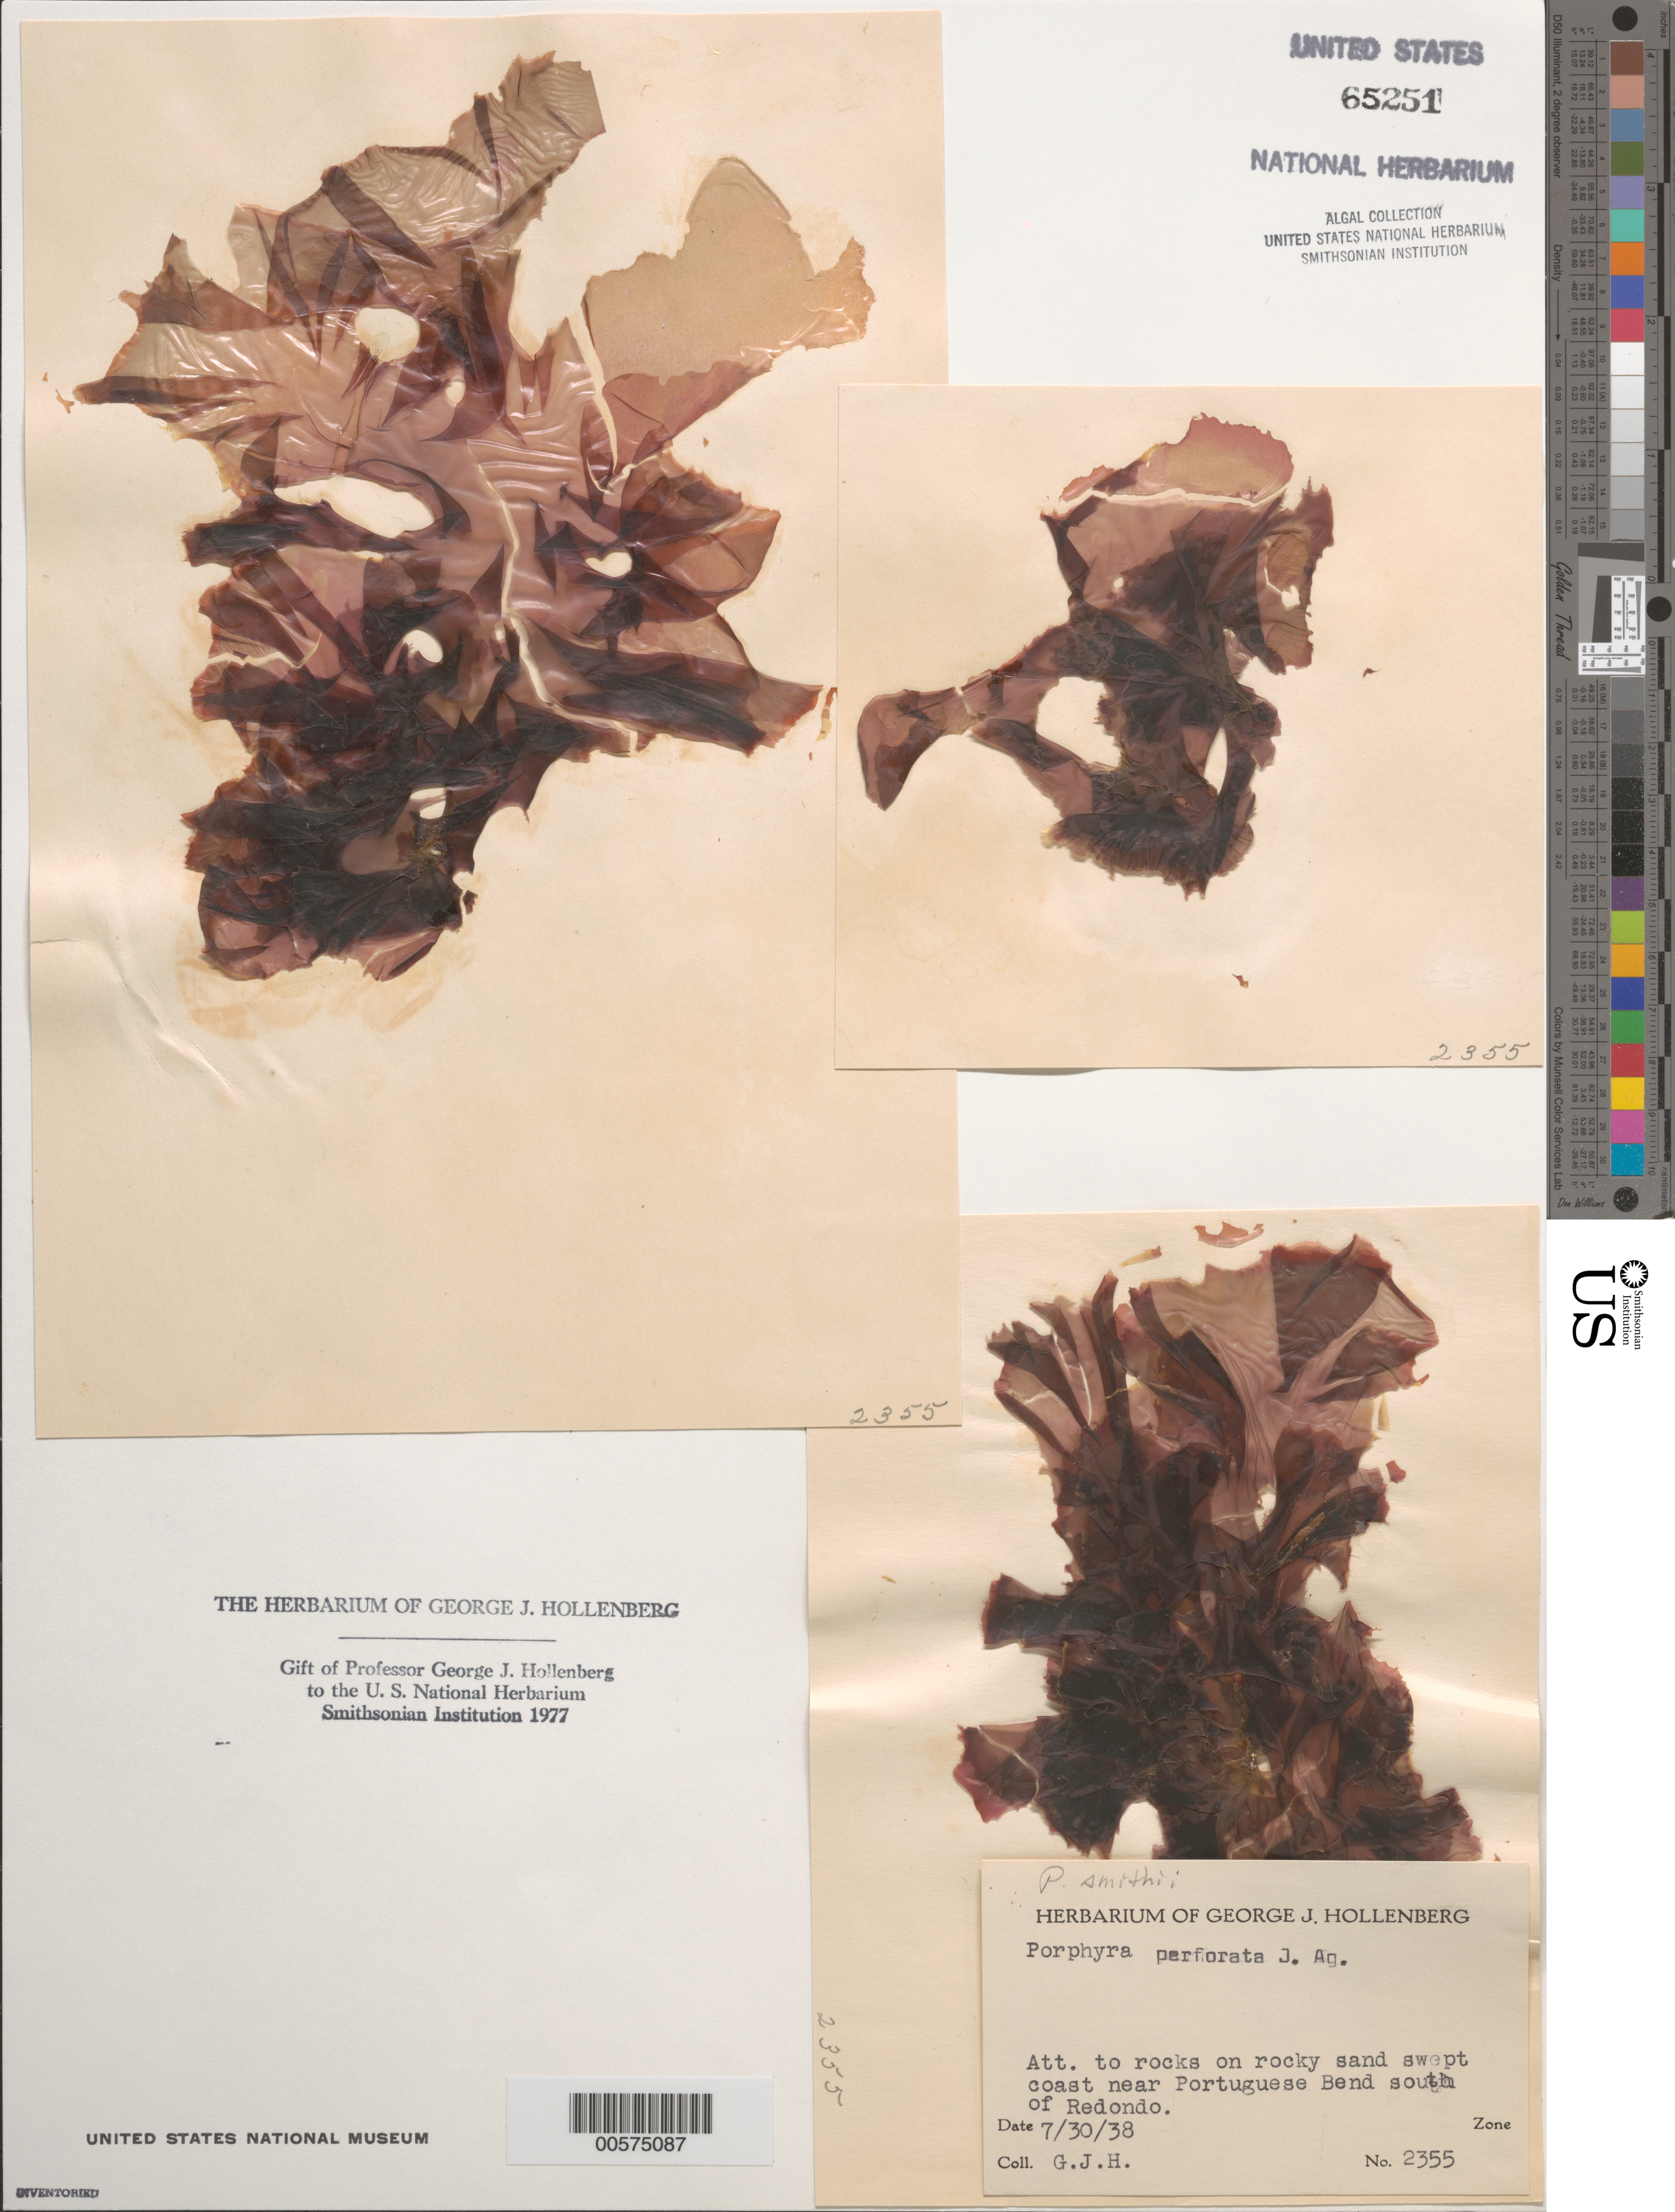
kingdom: Plantae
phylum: Rhodophyta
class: Bangiophyceae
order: Bangiales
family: Bangiaceae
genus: Pyropia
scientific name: Pyropia smithii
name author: (Hollenb. & I.A. Abbott) S.C. Lindstrom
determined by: Algae name updating Project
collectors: G. Hollenberg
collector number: GJH 2355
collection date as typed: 30 Jul 1938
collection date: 1938-07-30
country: United States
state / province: California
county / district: Los Angeles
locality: Near Portuguese Bend, south of Redondo Beach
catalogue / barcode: US 65251